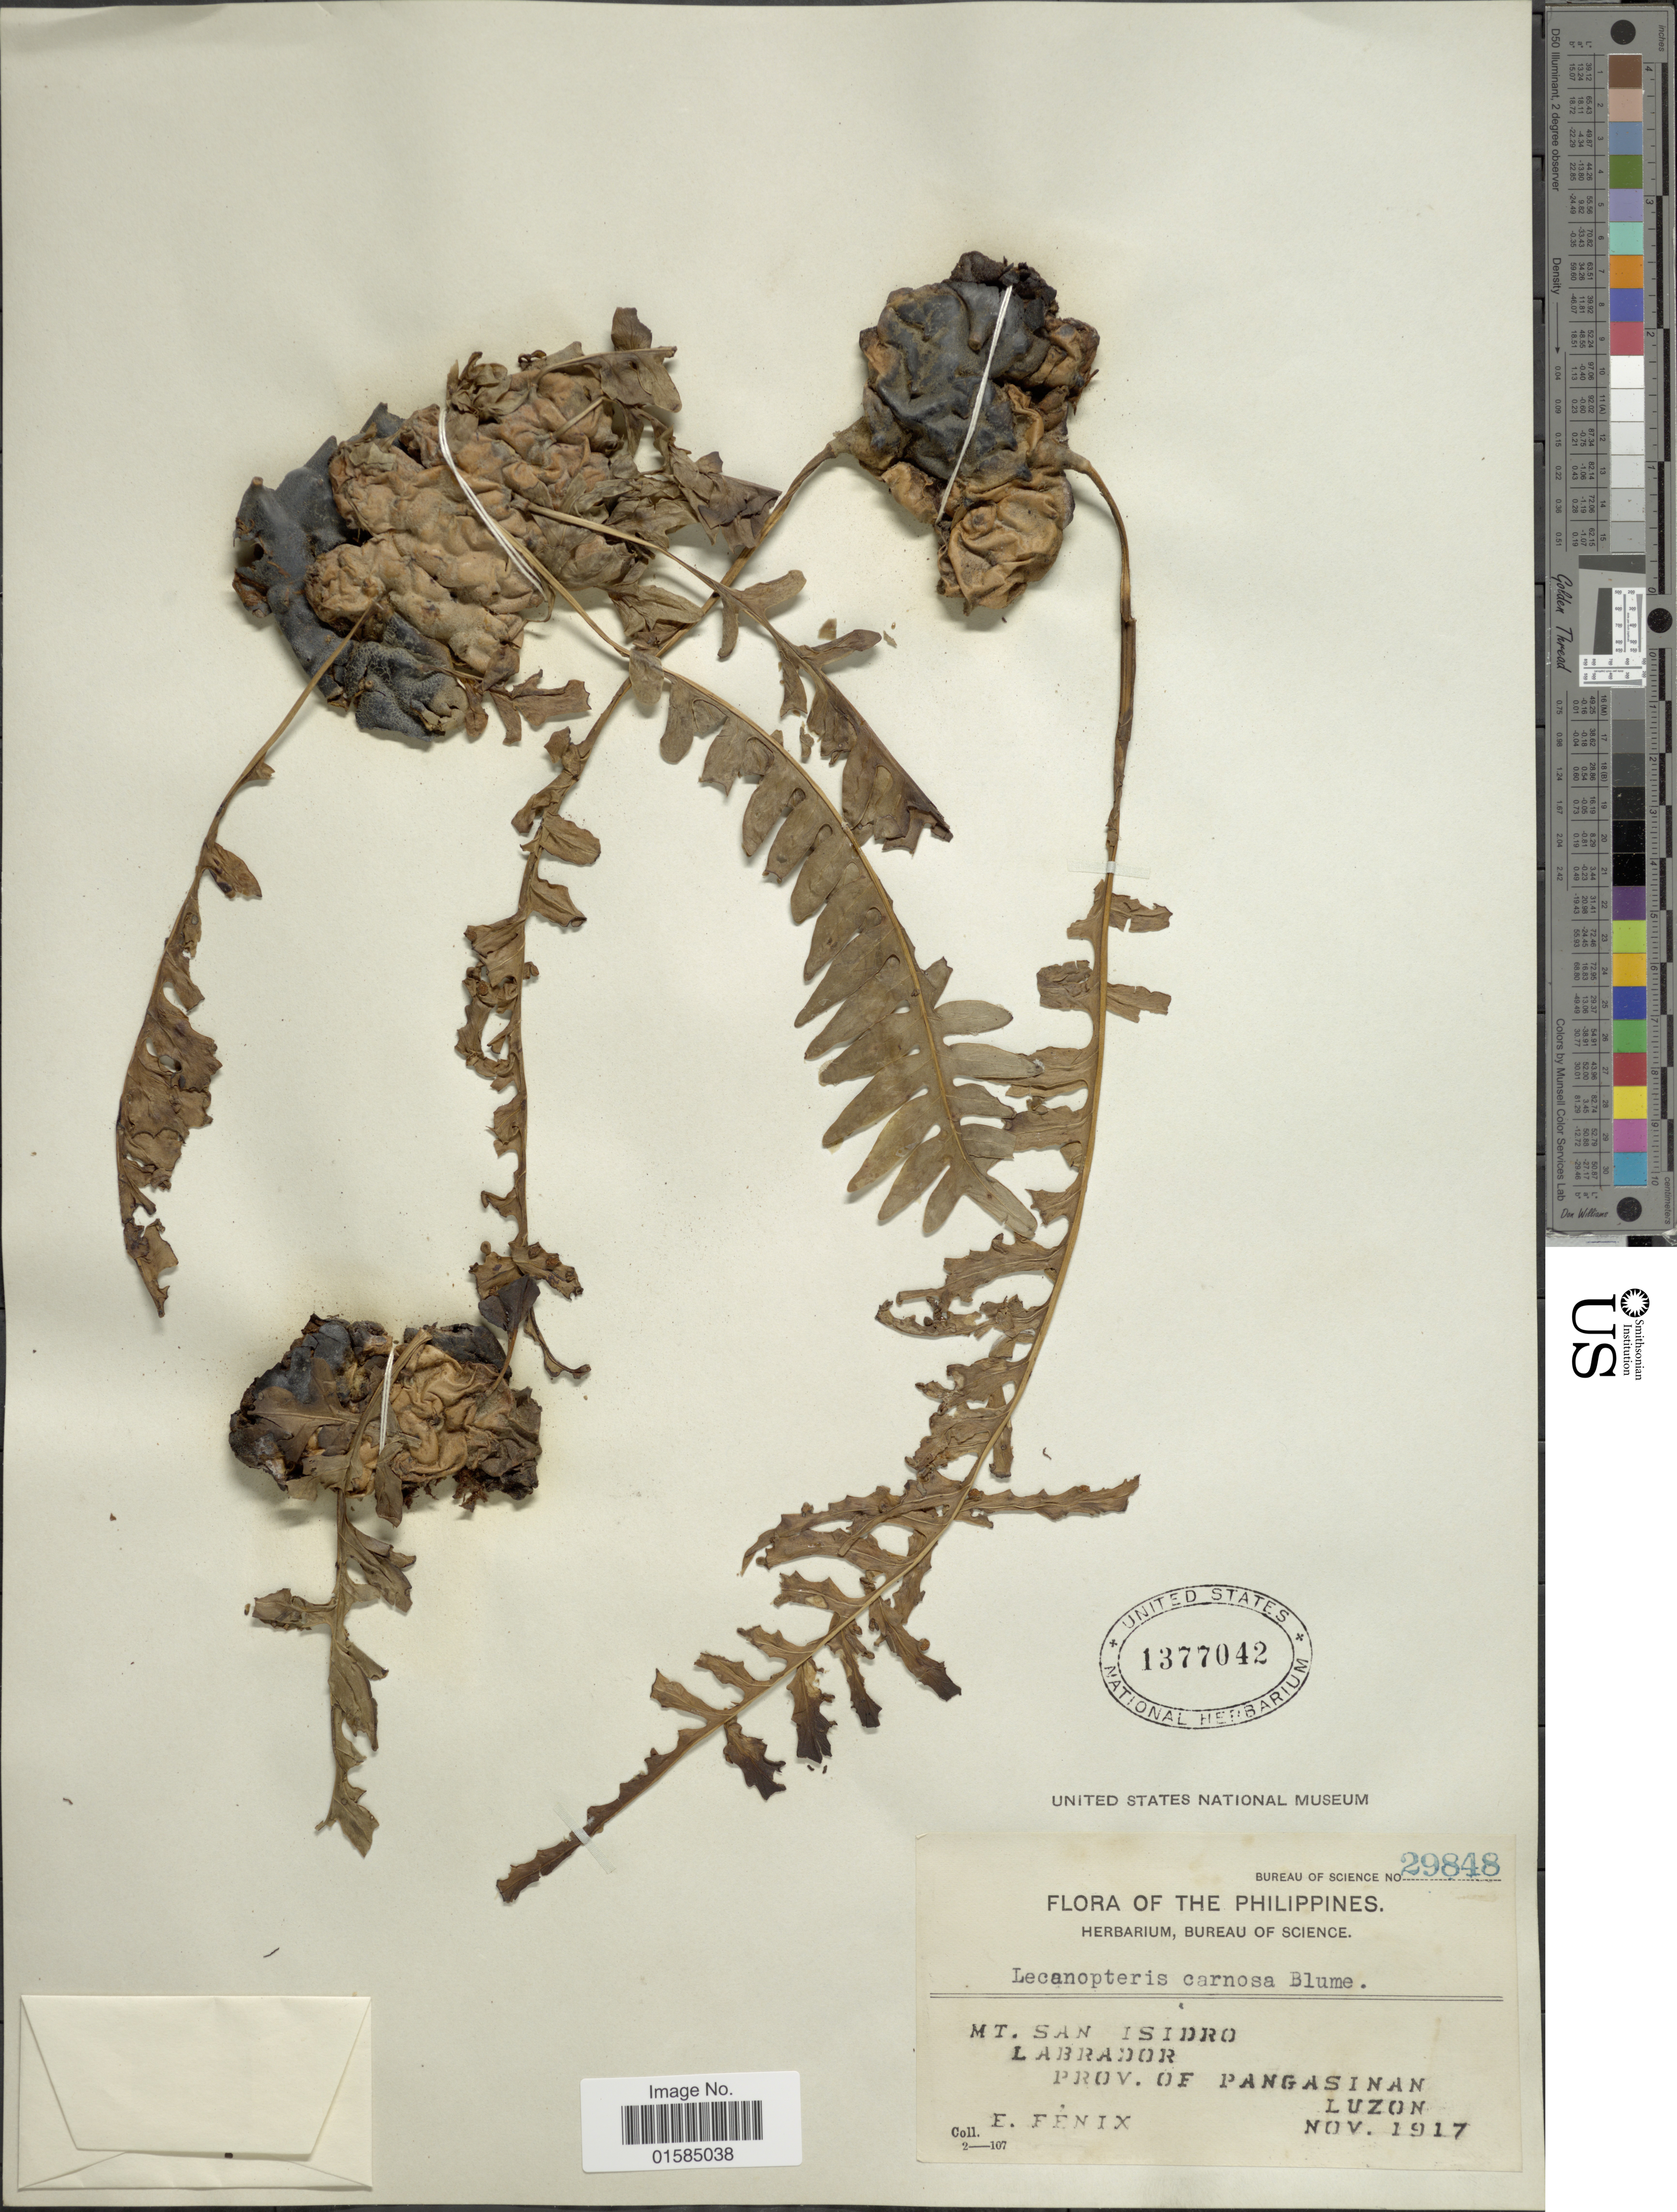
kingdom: Plantae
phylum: Tracheophyta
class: Polypodiopsida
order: Polypodiales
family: Polypodiaceae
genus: Lecanopteris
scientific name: Lecanopteris carnosa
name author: (Reinw.) Blume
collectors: E. Fénix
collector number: Bureau of Science 29848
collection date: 1917-11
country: Philippines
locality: Philippines, Mr. San Isidro, Labrador, Prov. of Pangasinan, Luzon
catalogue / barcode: US 1377042